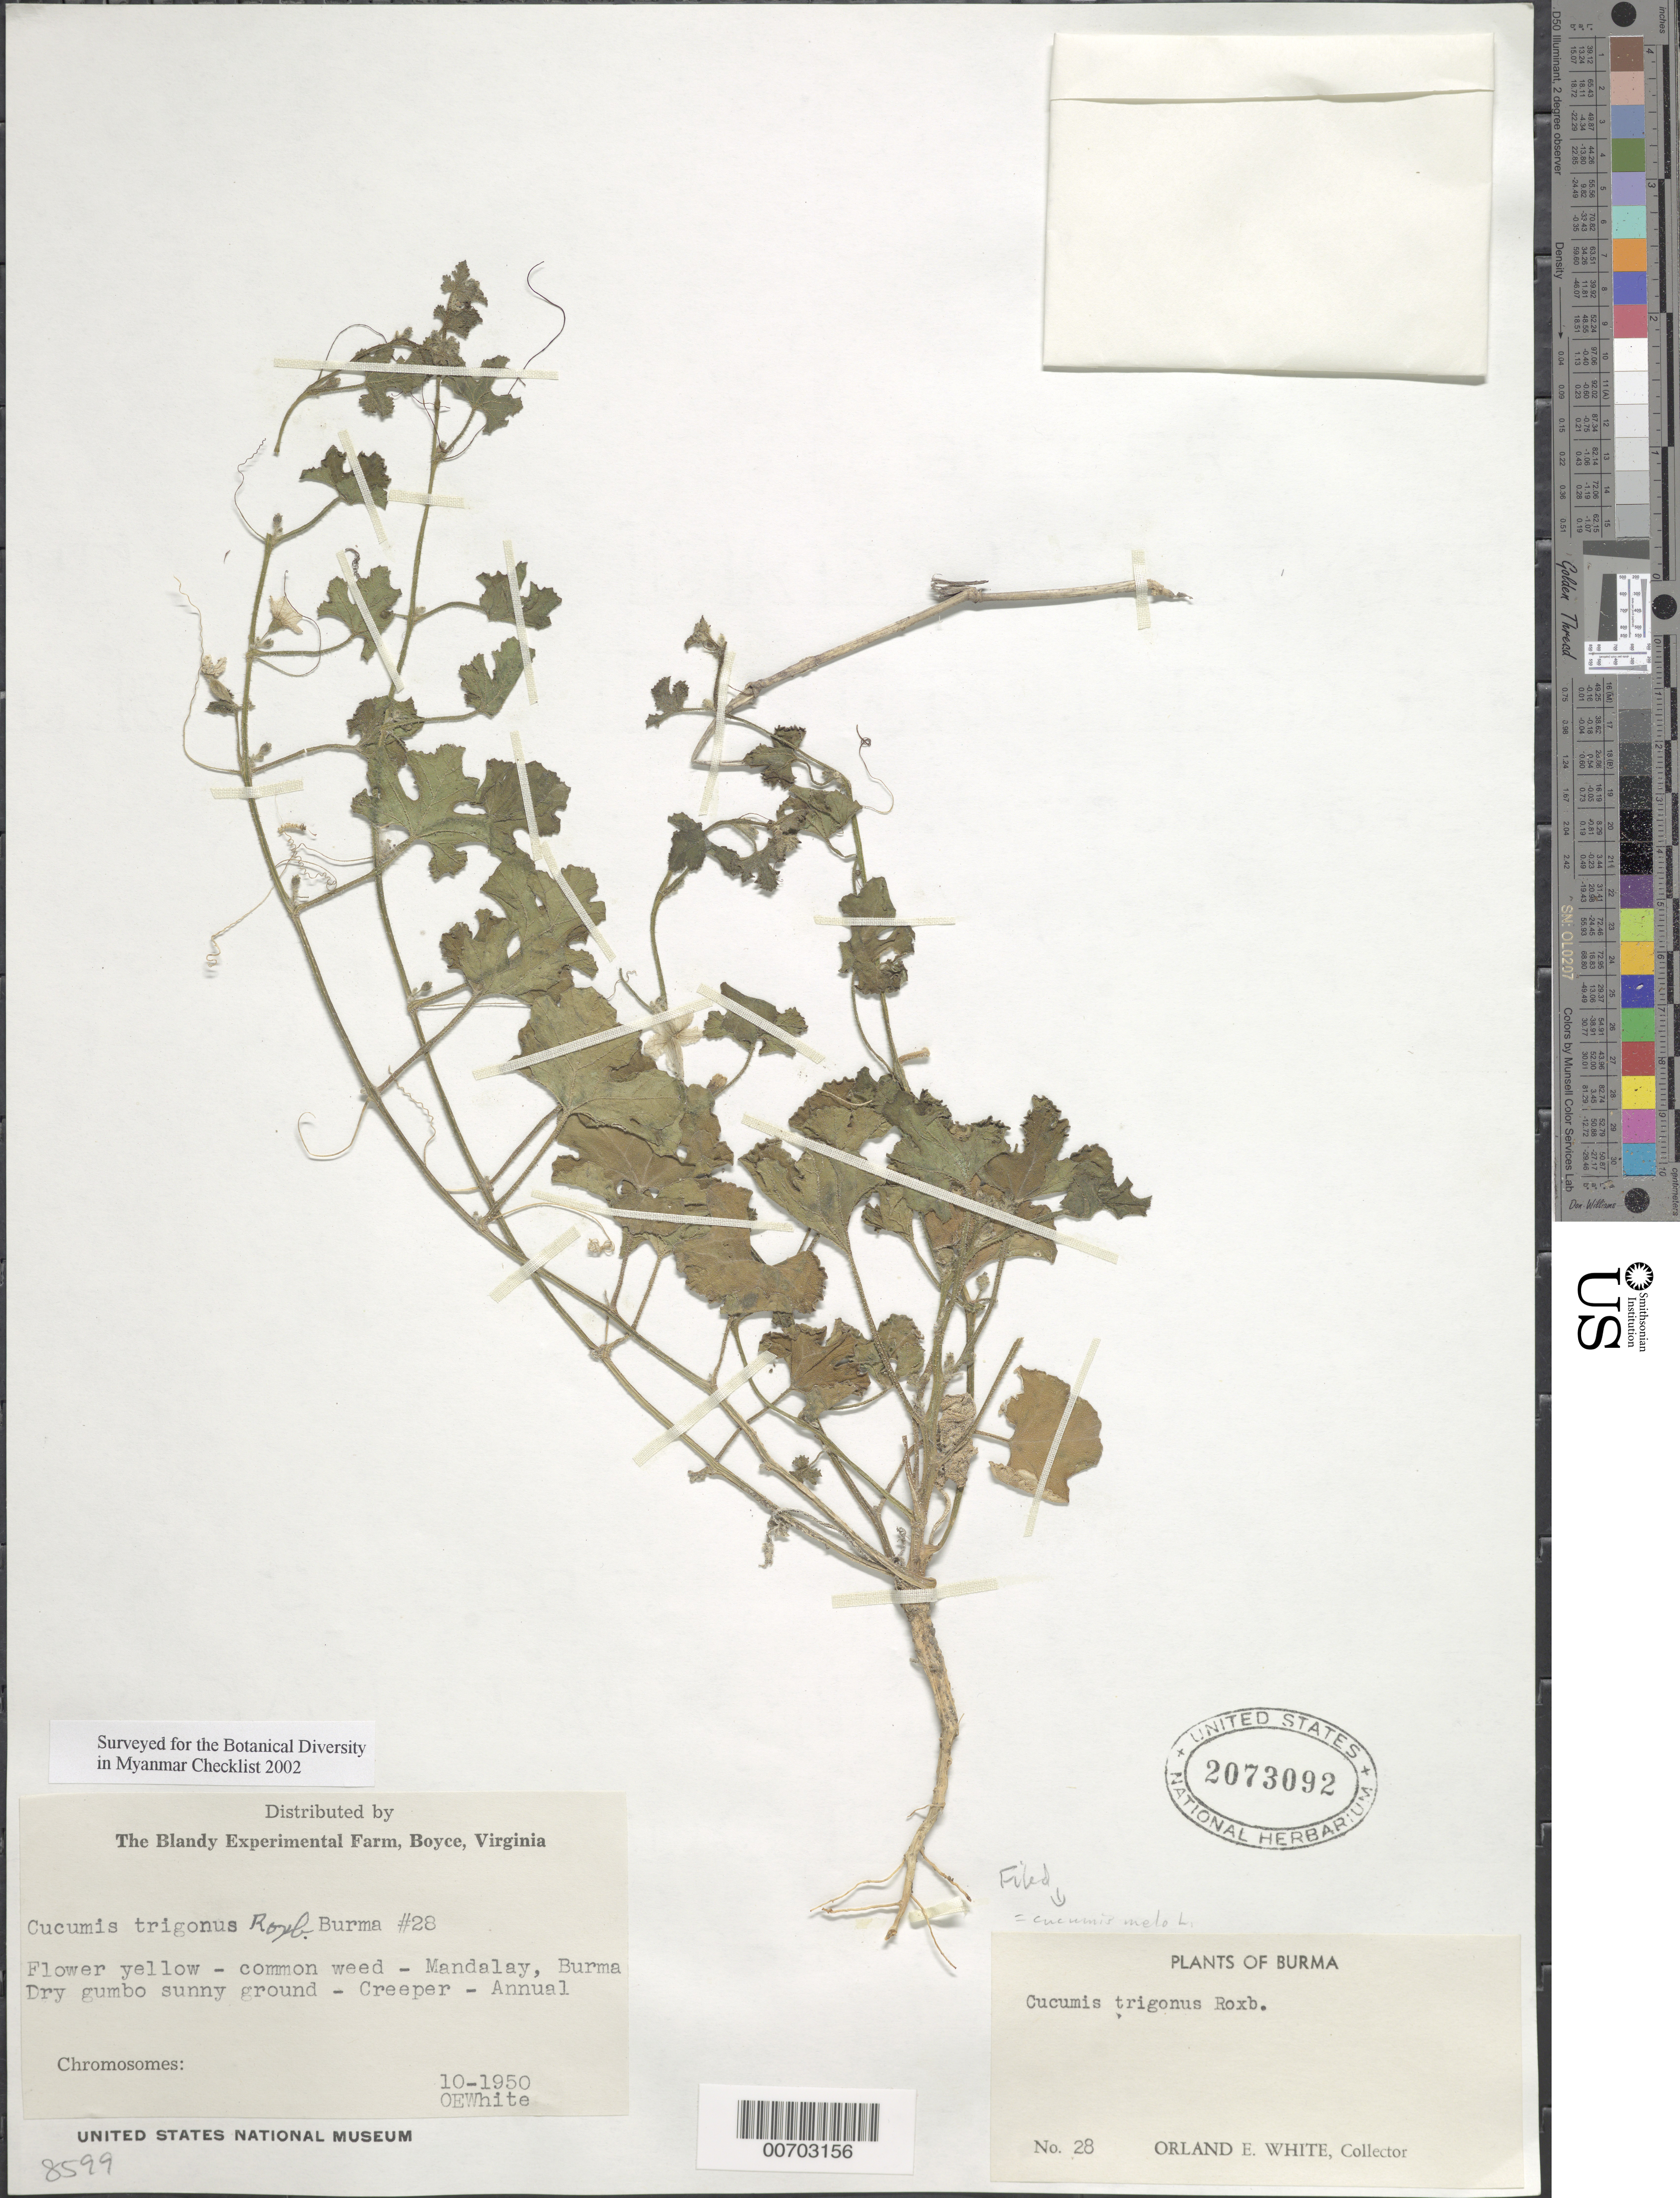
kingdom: Plantae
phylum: Tracheophyta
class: Magnoliopsida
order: Cucurbitales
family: Cucurbitaceae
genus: Cucumis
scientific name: Cucumis melo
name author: L.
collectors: O. E. White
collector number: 28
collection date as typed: Oct 1950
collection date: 1950-10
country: Myanmar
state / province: Mandalay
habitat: Dry gumbo sunny ground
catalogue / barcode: US 2073092